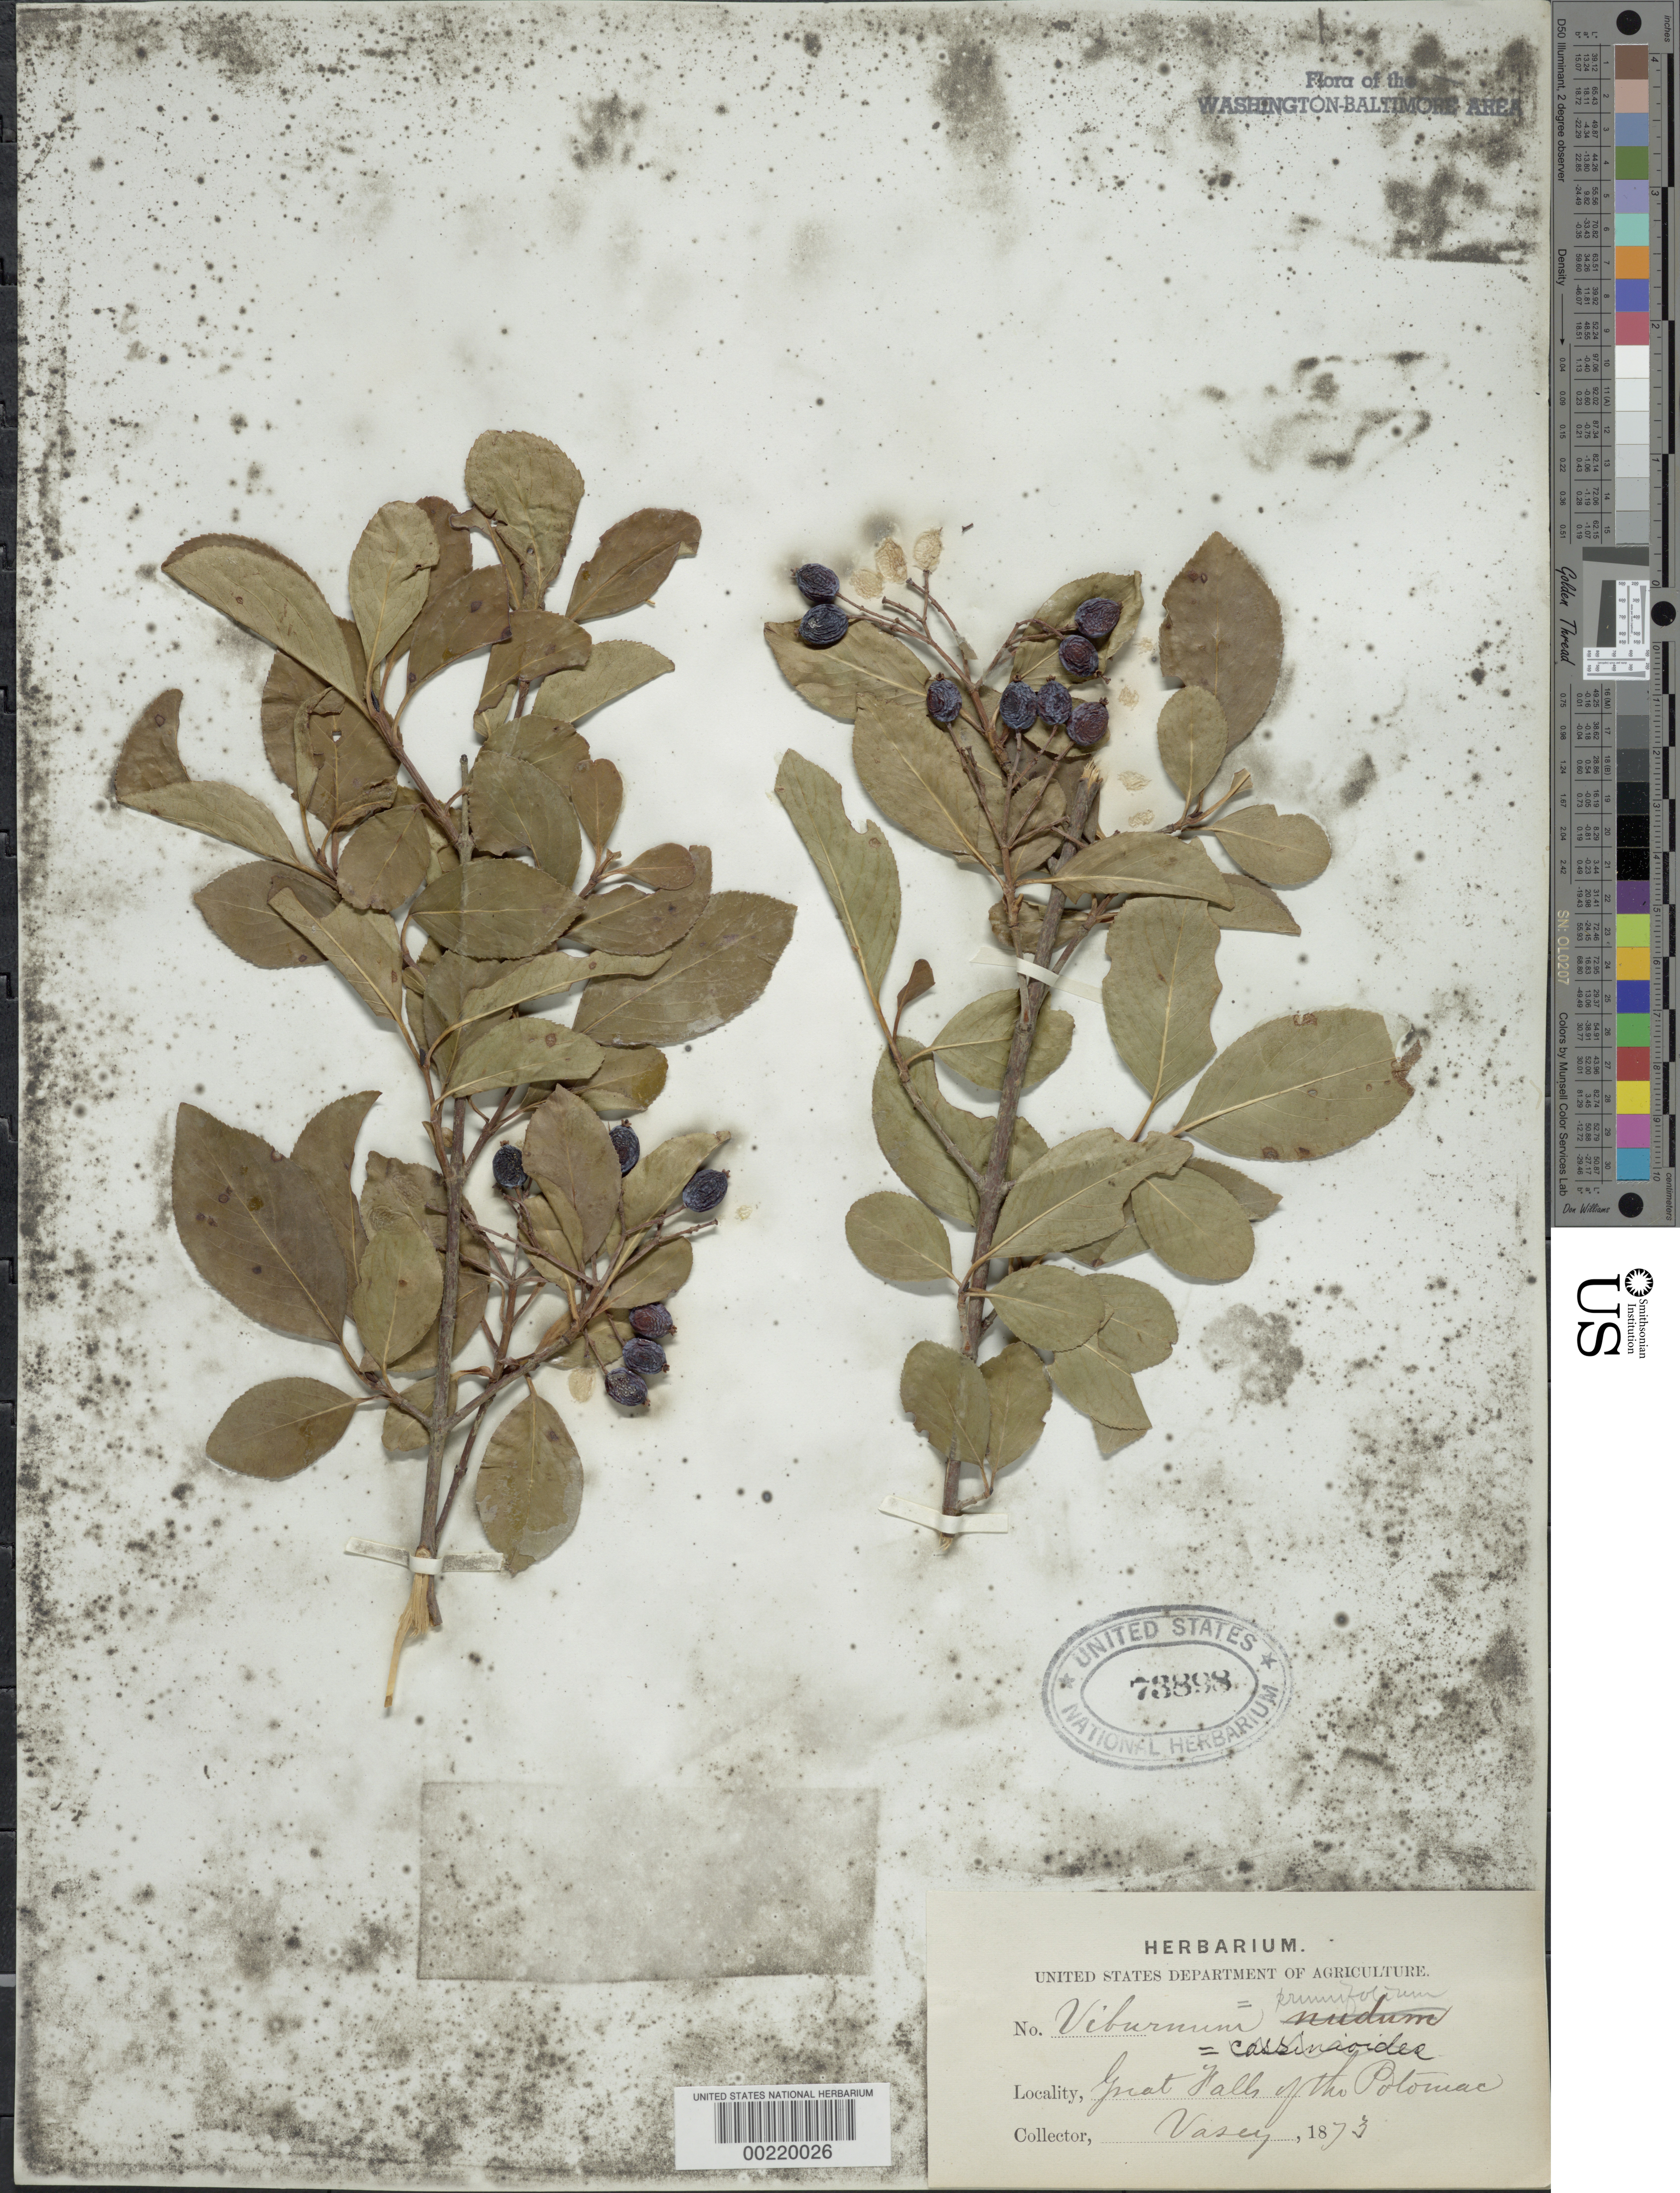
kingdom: Plantae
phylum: Tracheophyta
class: Magnoliopsida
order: Dipsacales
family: Viburnaceae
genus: Viburnum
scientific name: Viburnum prunifolium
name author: L.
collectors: G. Vasey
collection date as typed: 1873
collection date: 1873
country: United States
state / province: Virginia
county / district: Fairfax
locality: Great Falls C. & O. Canal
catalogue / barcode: US 73898